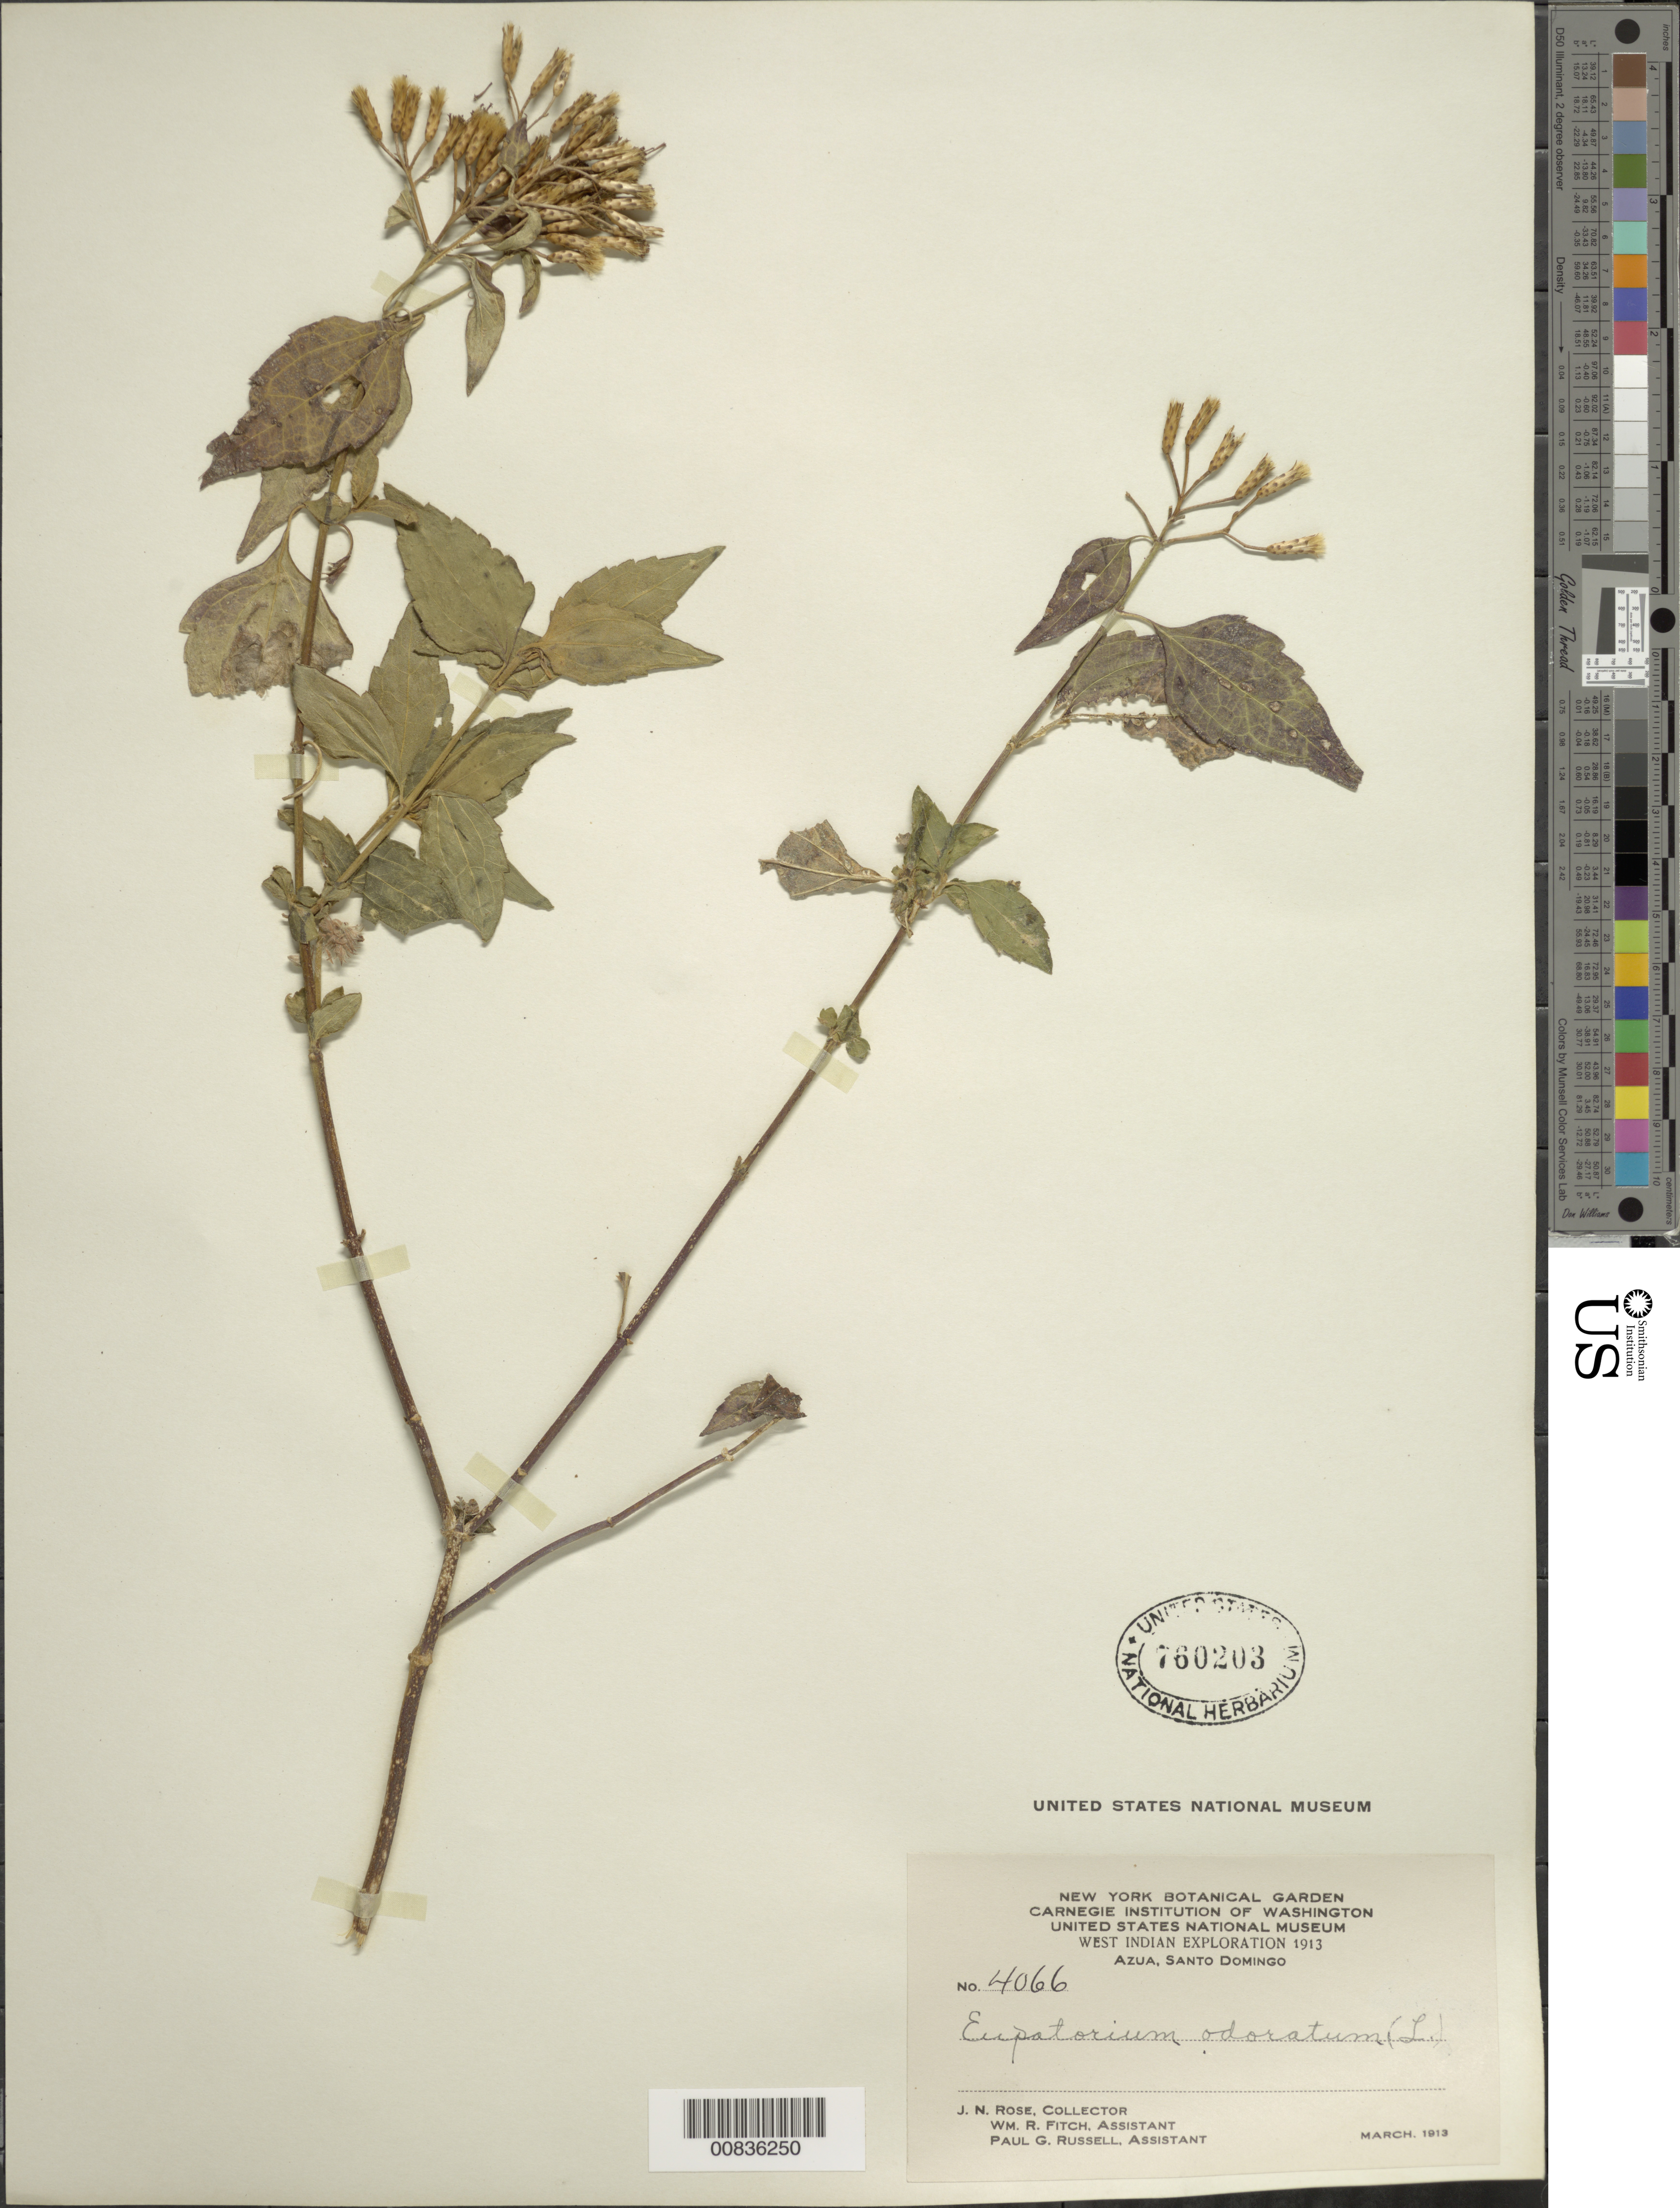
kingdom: Plantae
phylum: Tracheophyta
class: Magnoliopsida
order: Asterales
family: Asteraceae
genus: Chromolaena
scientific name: Chromolaena odorata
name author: (L.) R.M. King & H. Rob.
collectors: J. N. Rose, W. R. Fitch & P. G. Russell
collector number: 4066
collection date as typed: Mar 1913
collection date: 1913-03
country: Dominican Republic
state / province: Azua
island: Hispaniola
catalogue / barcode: US 760203